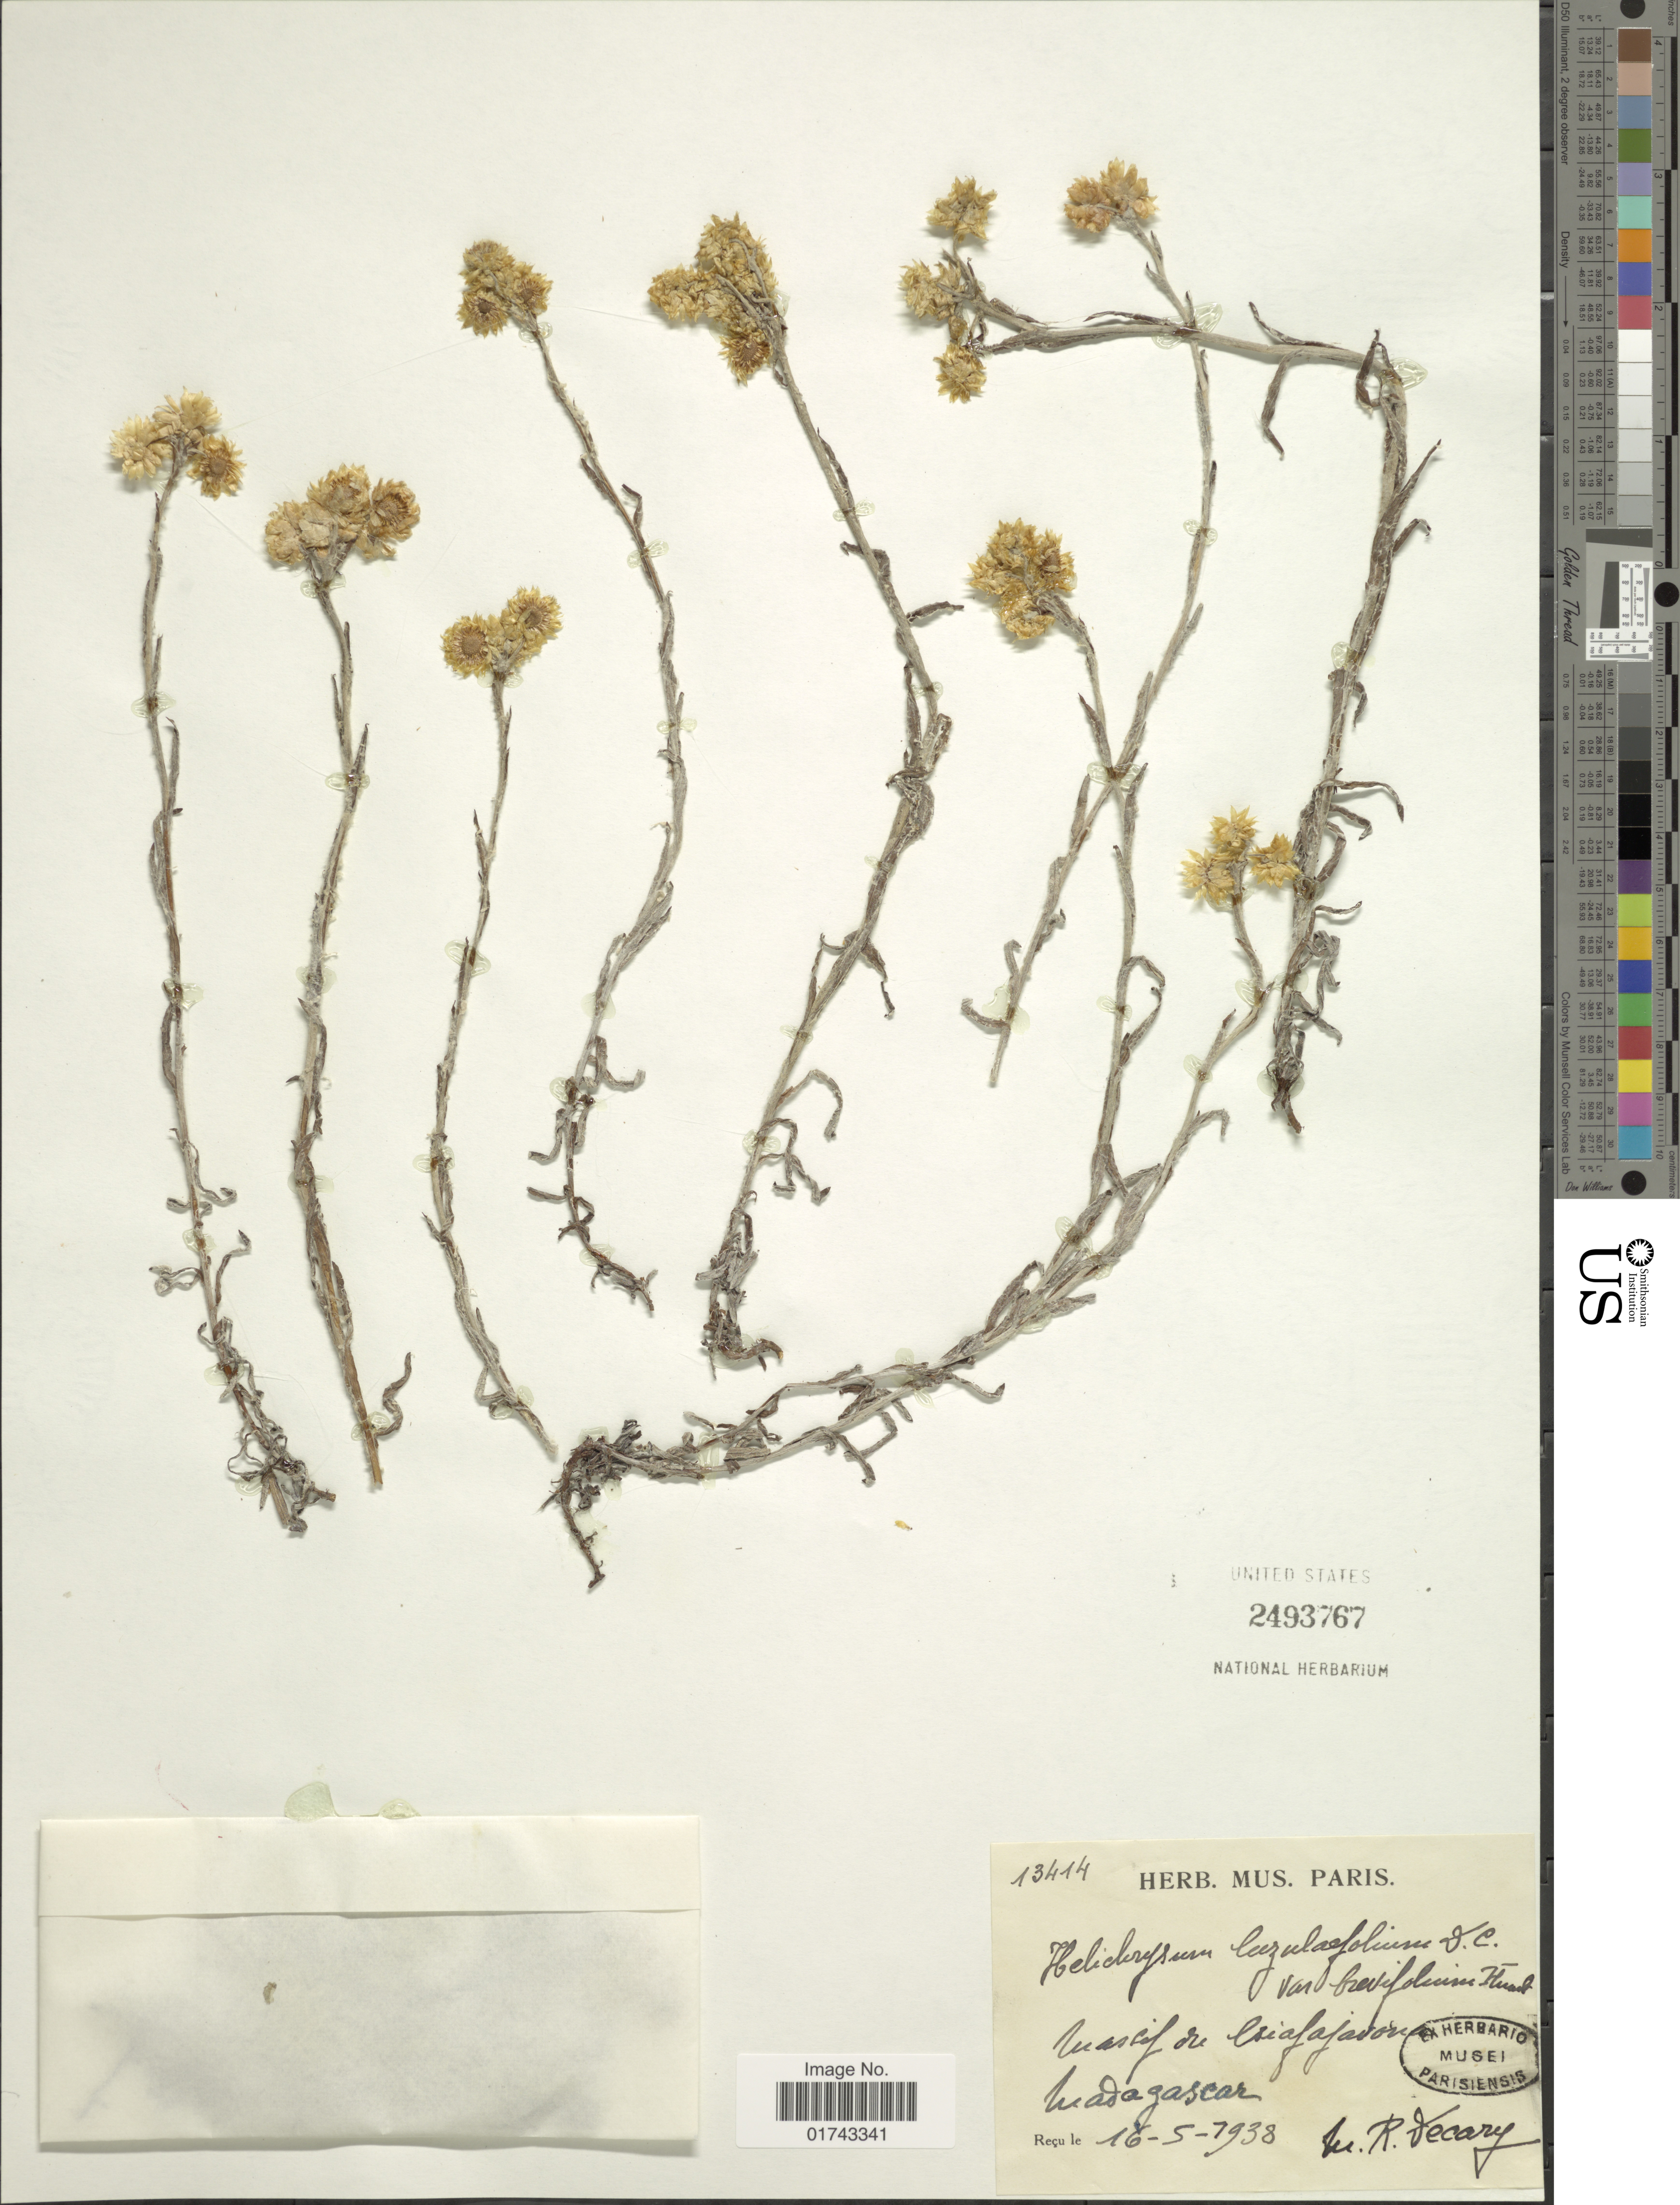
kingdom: Plantae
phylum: Tracheophyta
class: Magnoliopsida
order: Asterales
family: Asteraceae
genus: Helichrysum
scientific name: Helichrysum luzulaefolium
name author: DC.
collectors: R. Decary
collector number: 13414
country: Madagascar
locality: Massif de Caiafafavore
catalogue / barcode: US 2493767